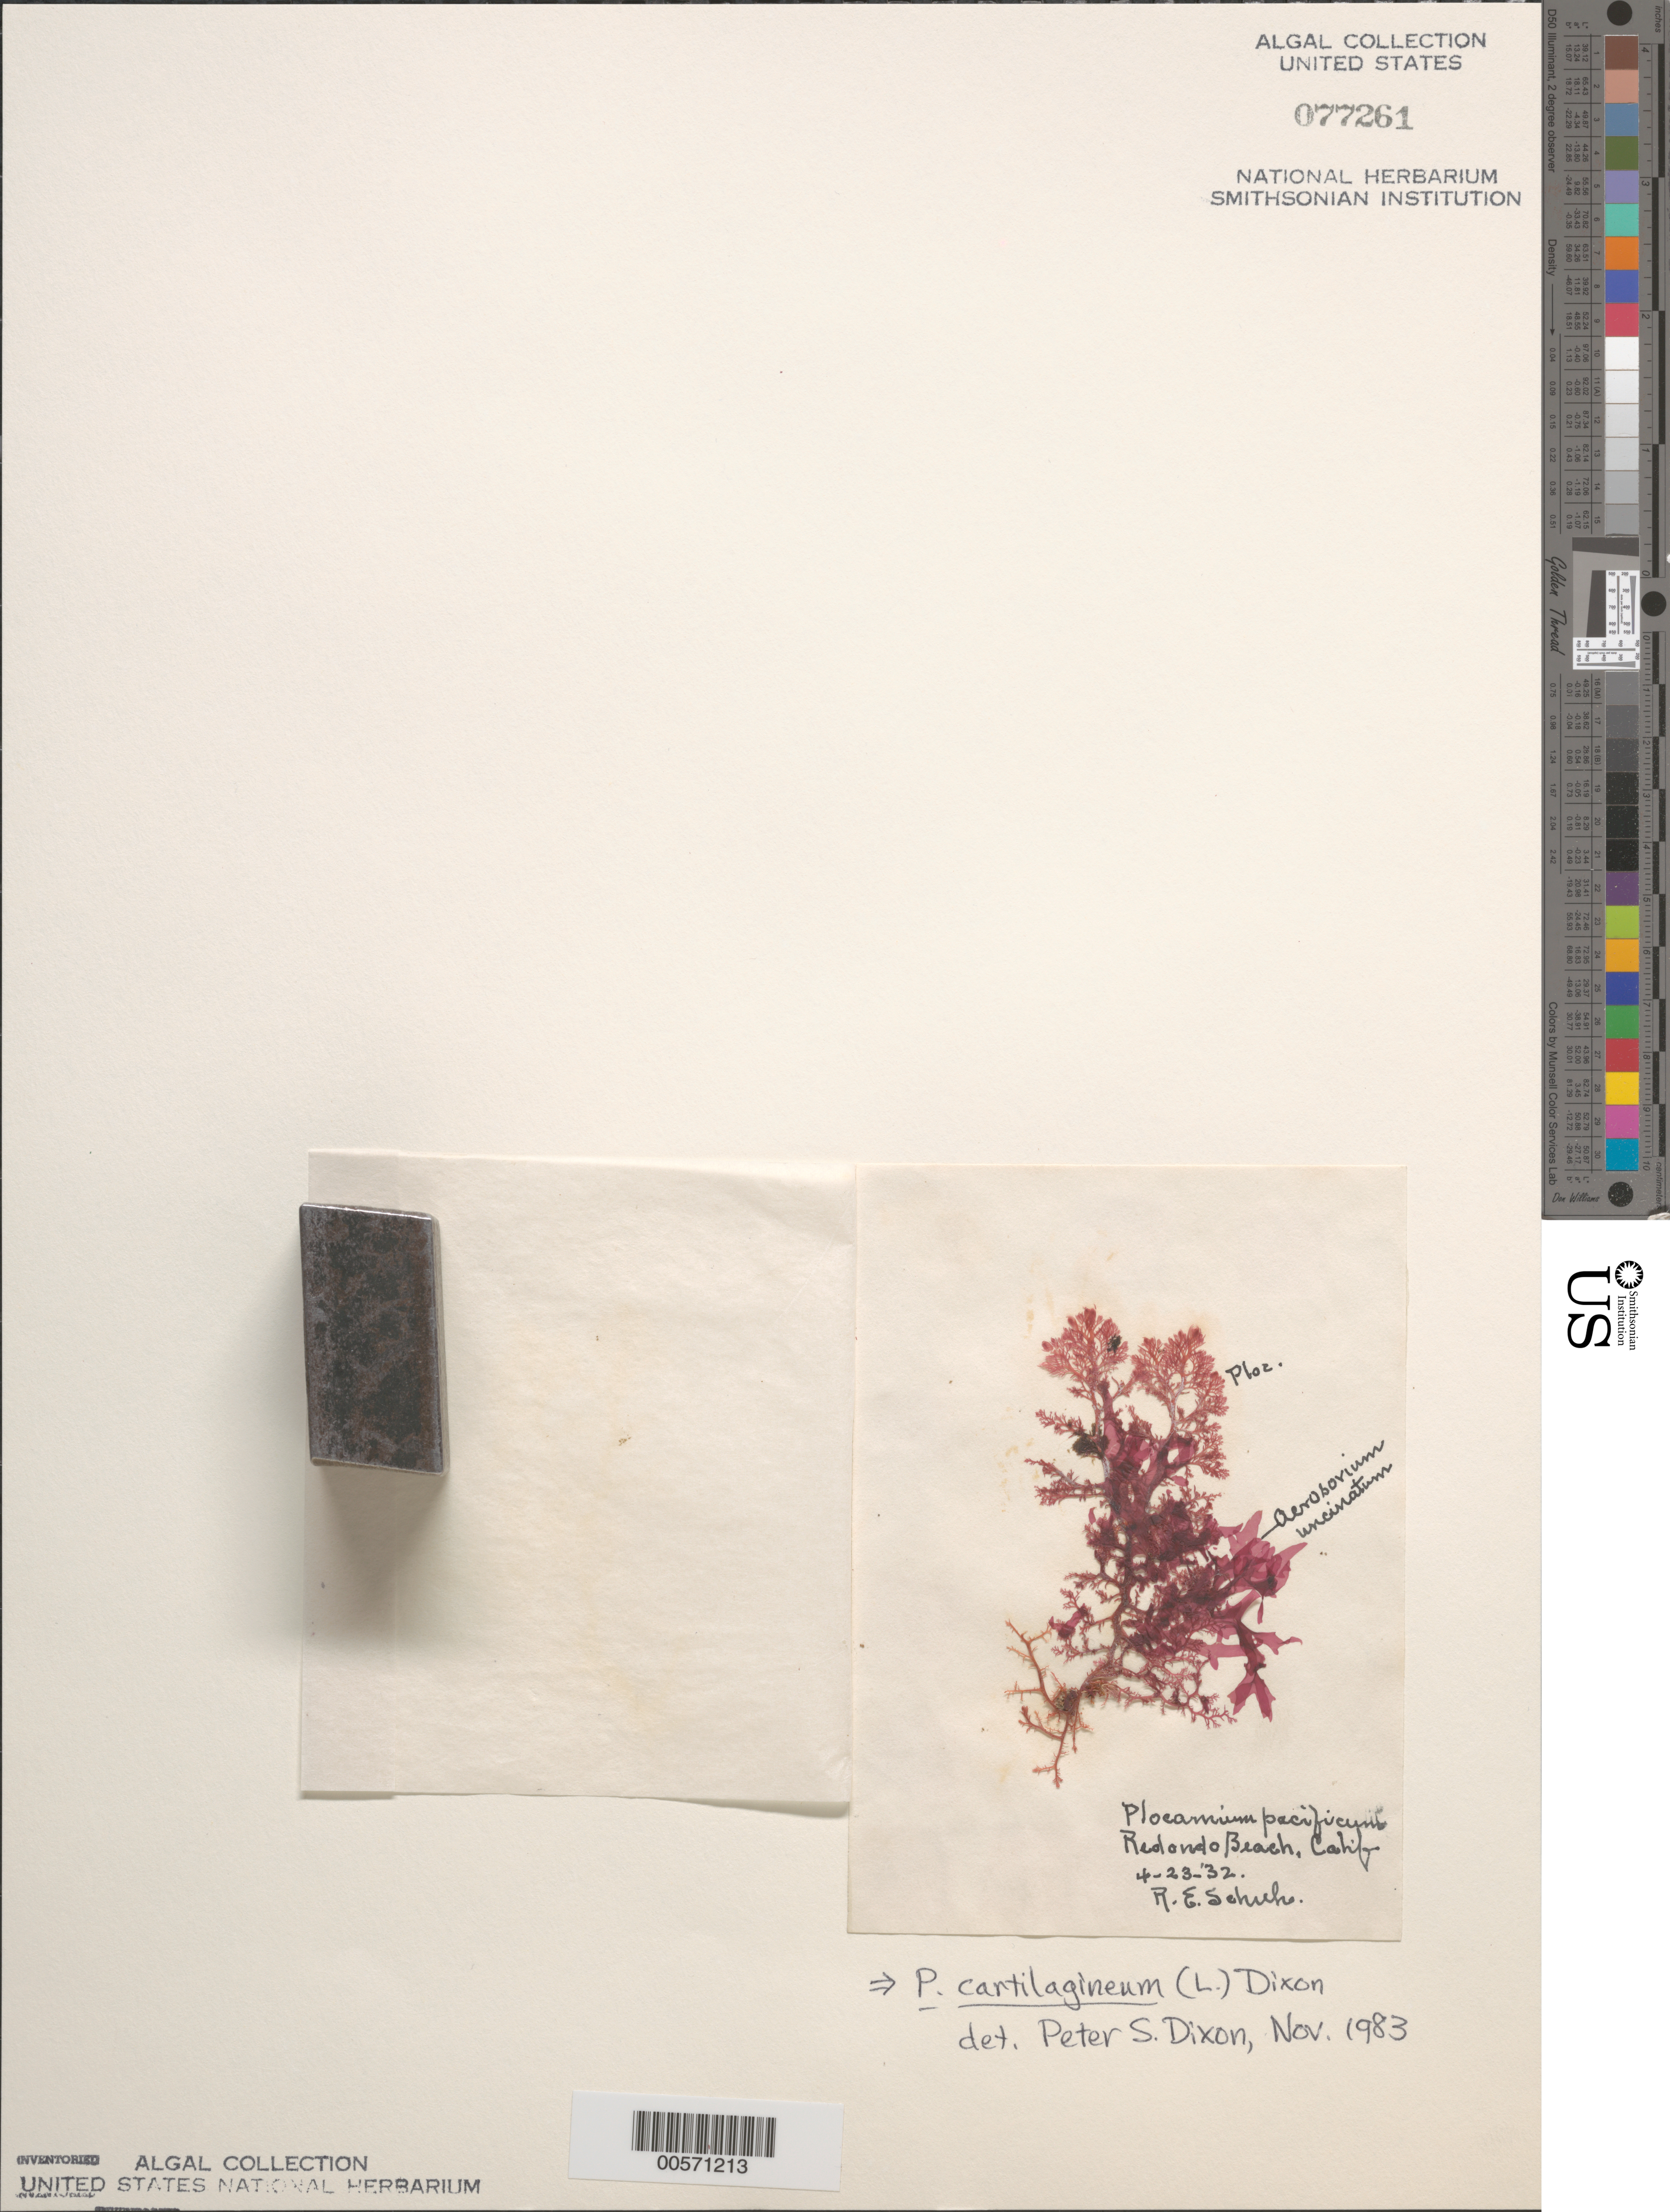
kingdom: Plantae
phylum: Rhodophyta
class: Florideophyceae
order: Plocamiales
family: Plocamiaceae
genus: Plocamium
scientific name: Plocamium cartilagineum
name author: (L.) P.S. Dixon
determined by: Dixon, P. S.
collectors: R. Schuh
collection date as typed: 23 Apr 1932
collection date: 1932-04-23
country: United States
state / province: California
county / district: Los Angeles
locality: Redondo Beach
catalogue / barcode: US 77261